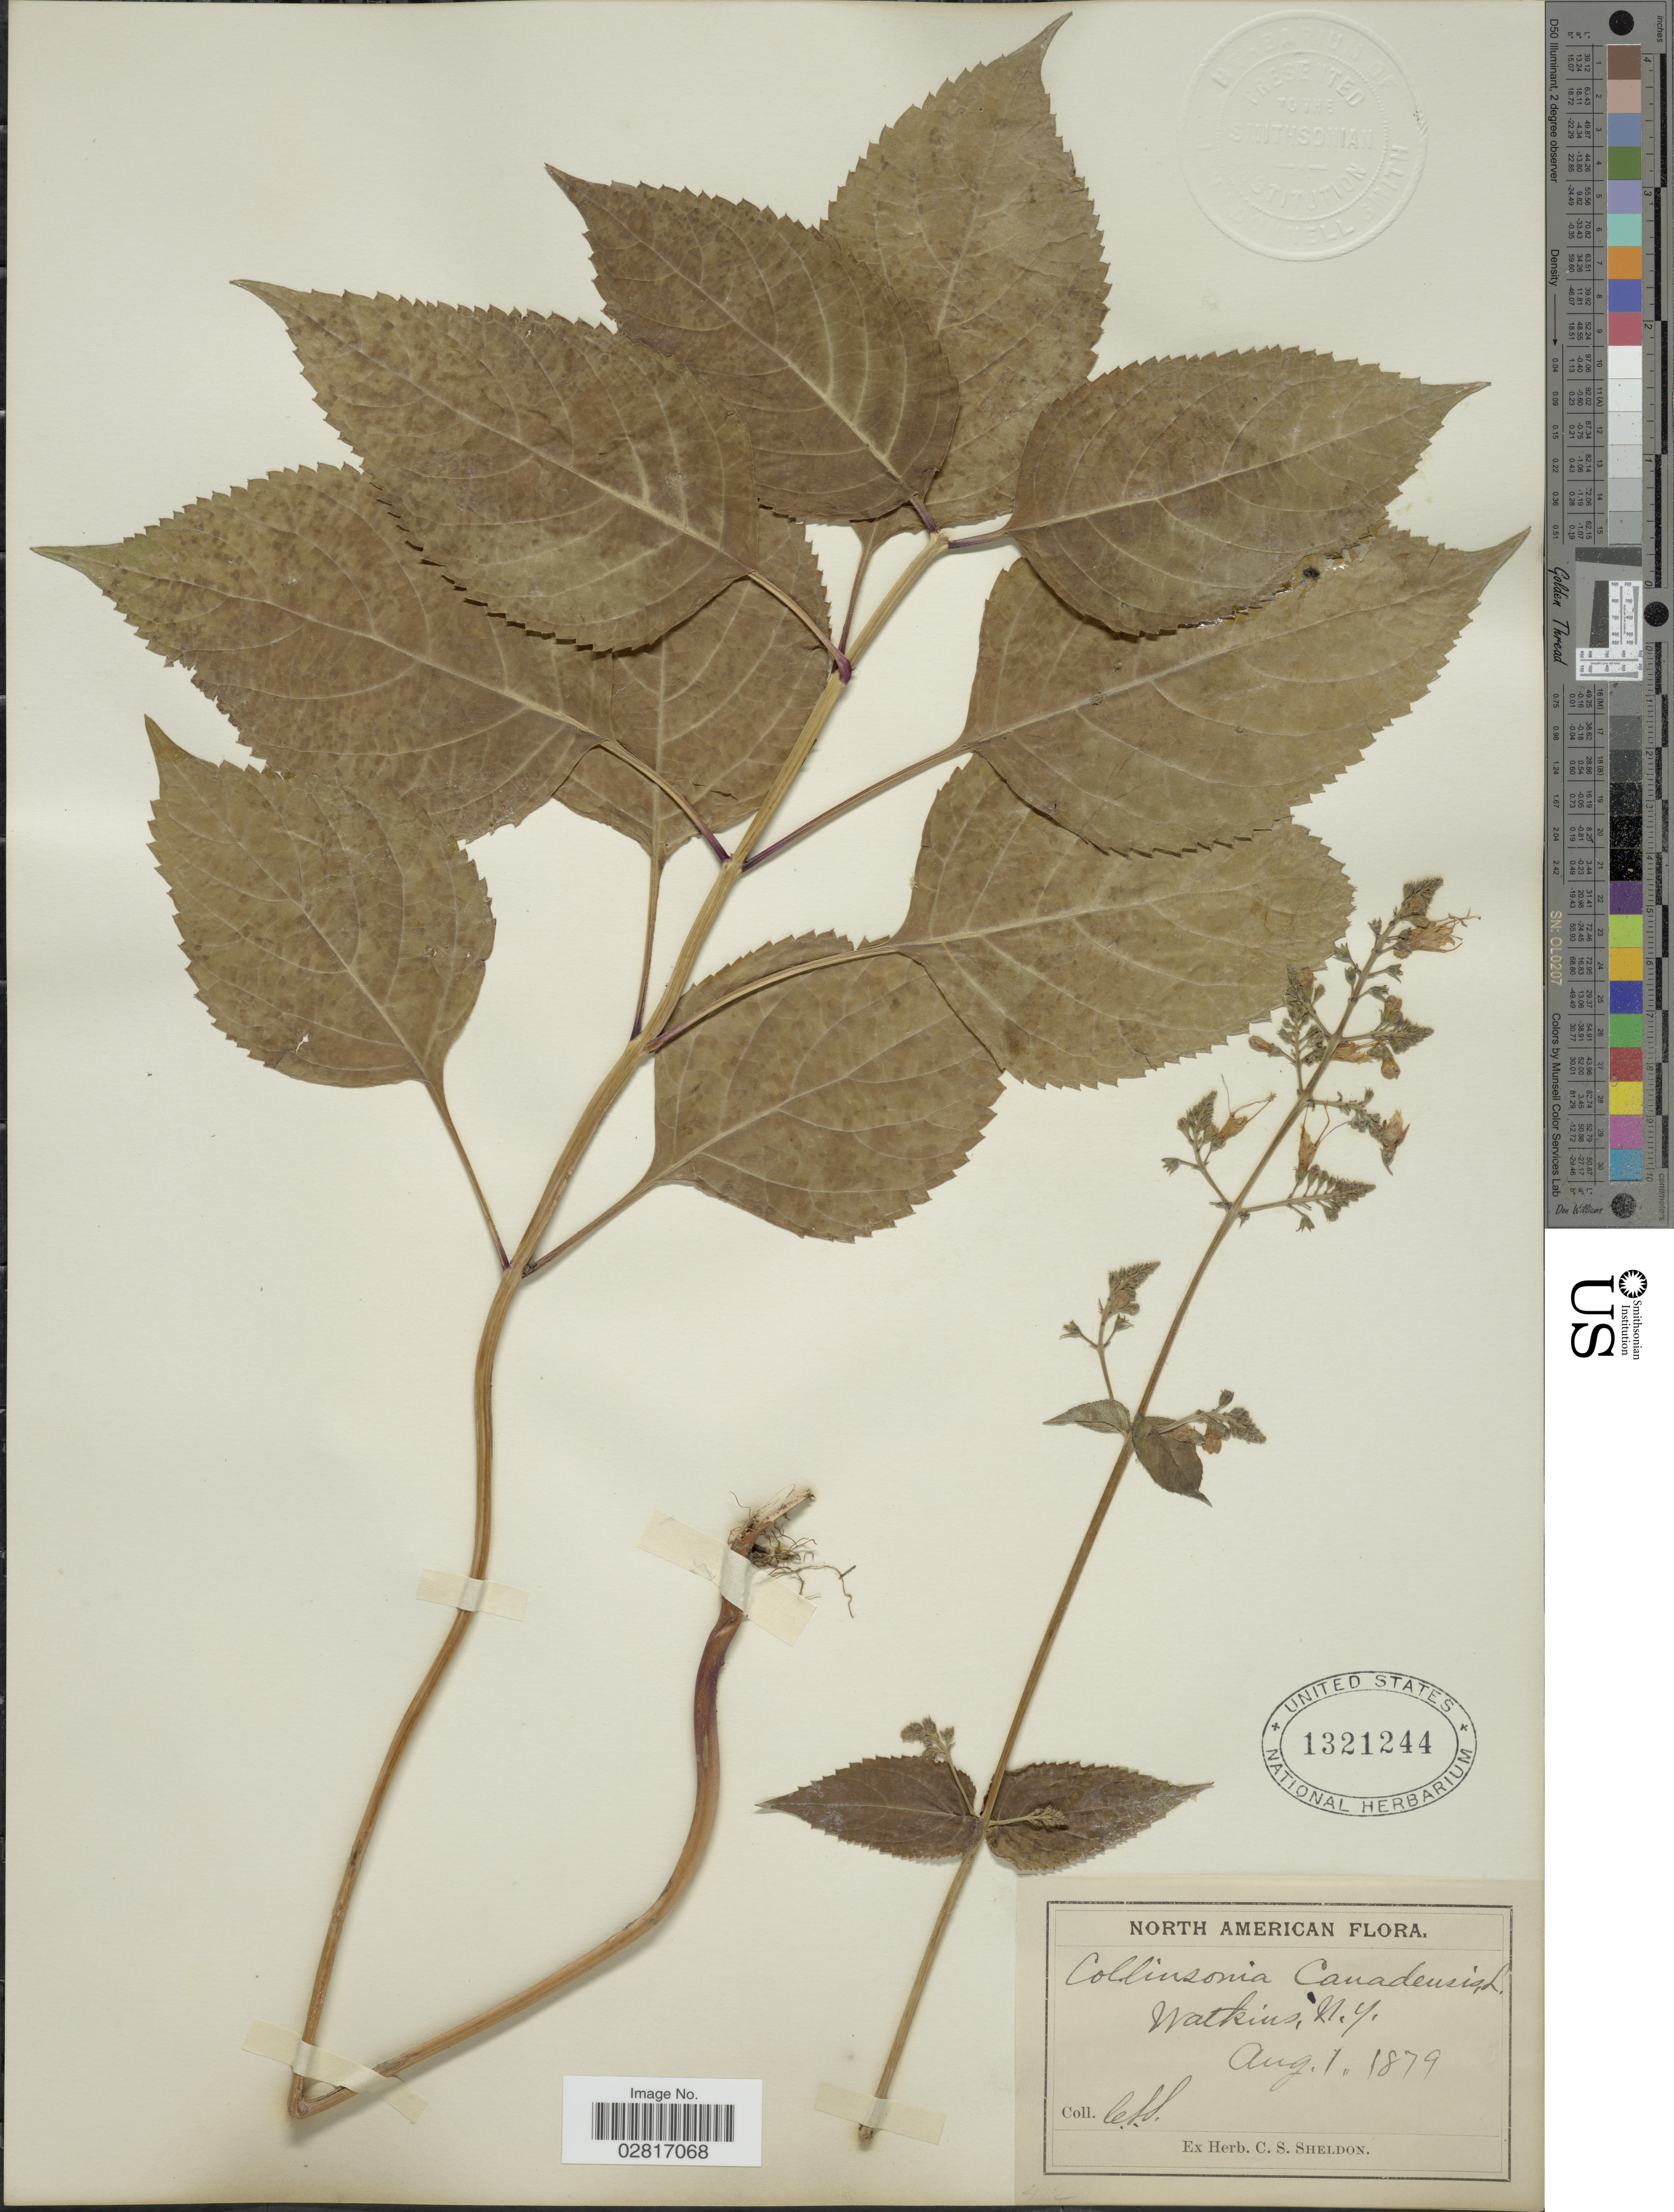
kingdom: Plantae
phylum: Tracheophyta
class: Magnoliopsida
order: Lamiales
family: Lamiaceae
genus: Collinsonia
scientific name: Collinsonia canadensis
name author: L.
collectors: C. S. Sheldon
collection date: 1879-08-01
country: United States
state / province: New York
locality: Watkins,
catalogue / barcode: US 1321244